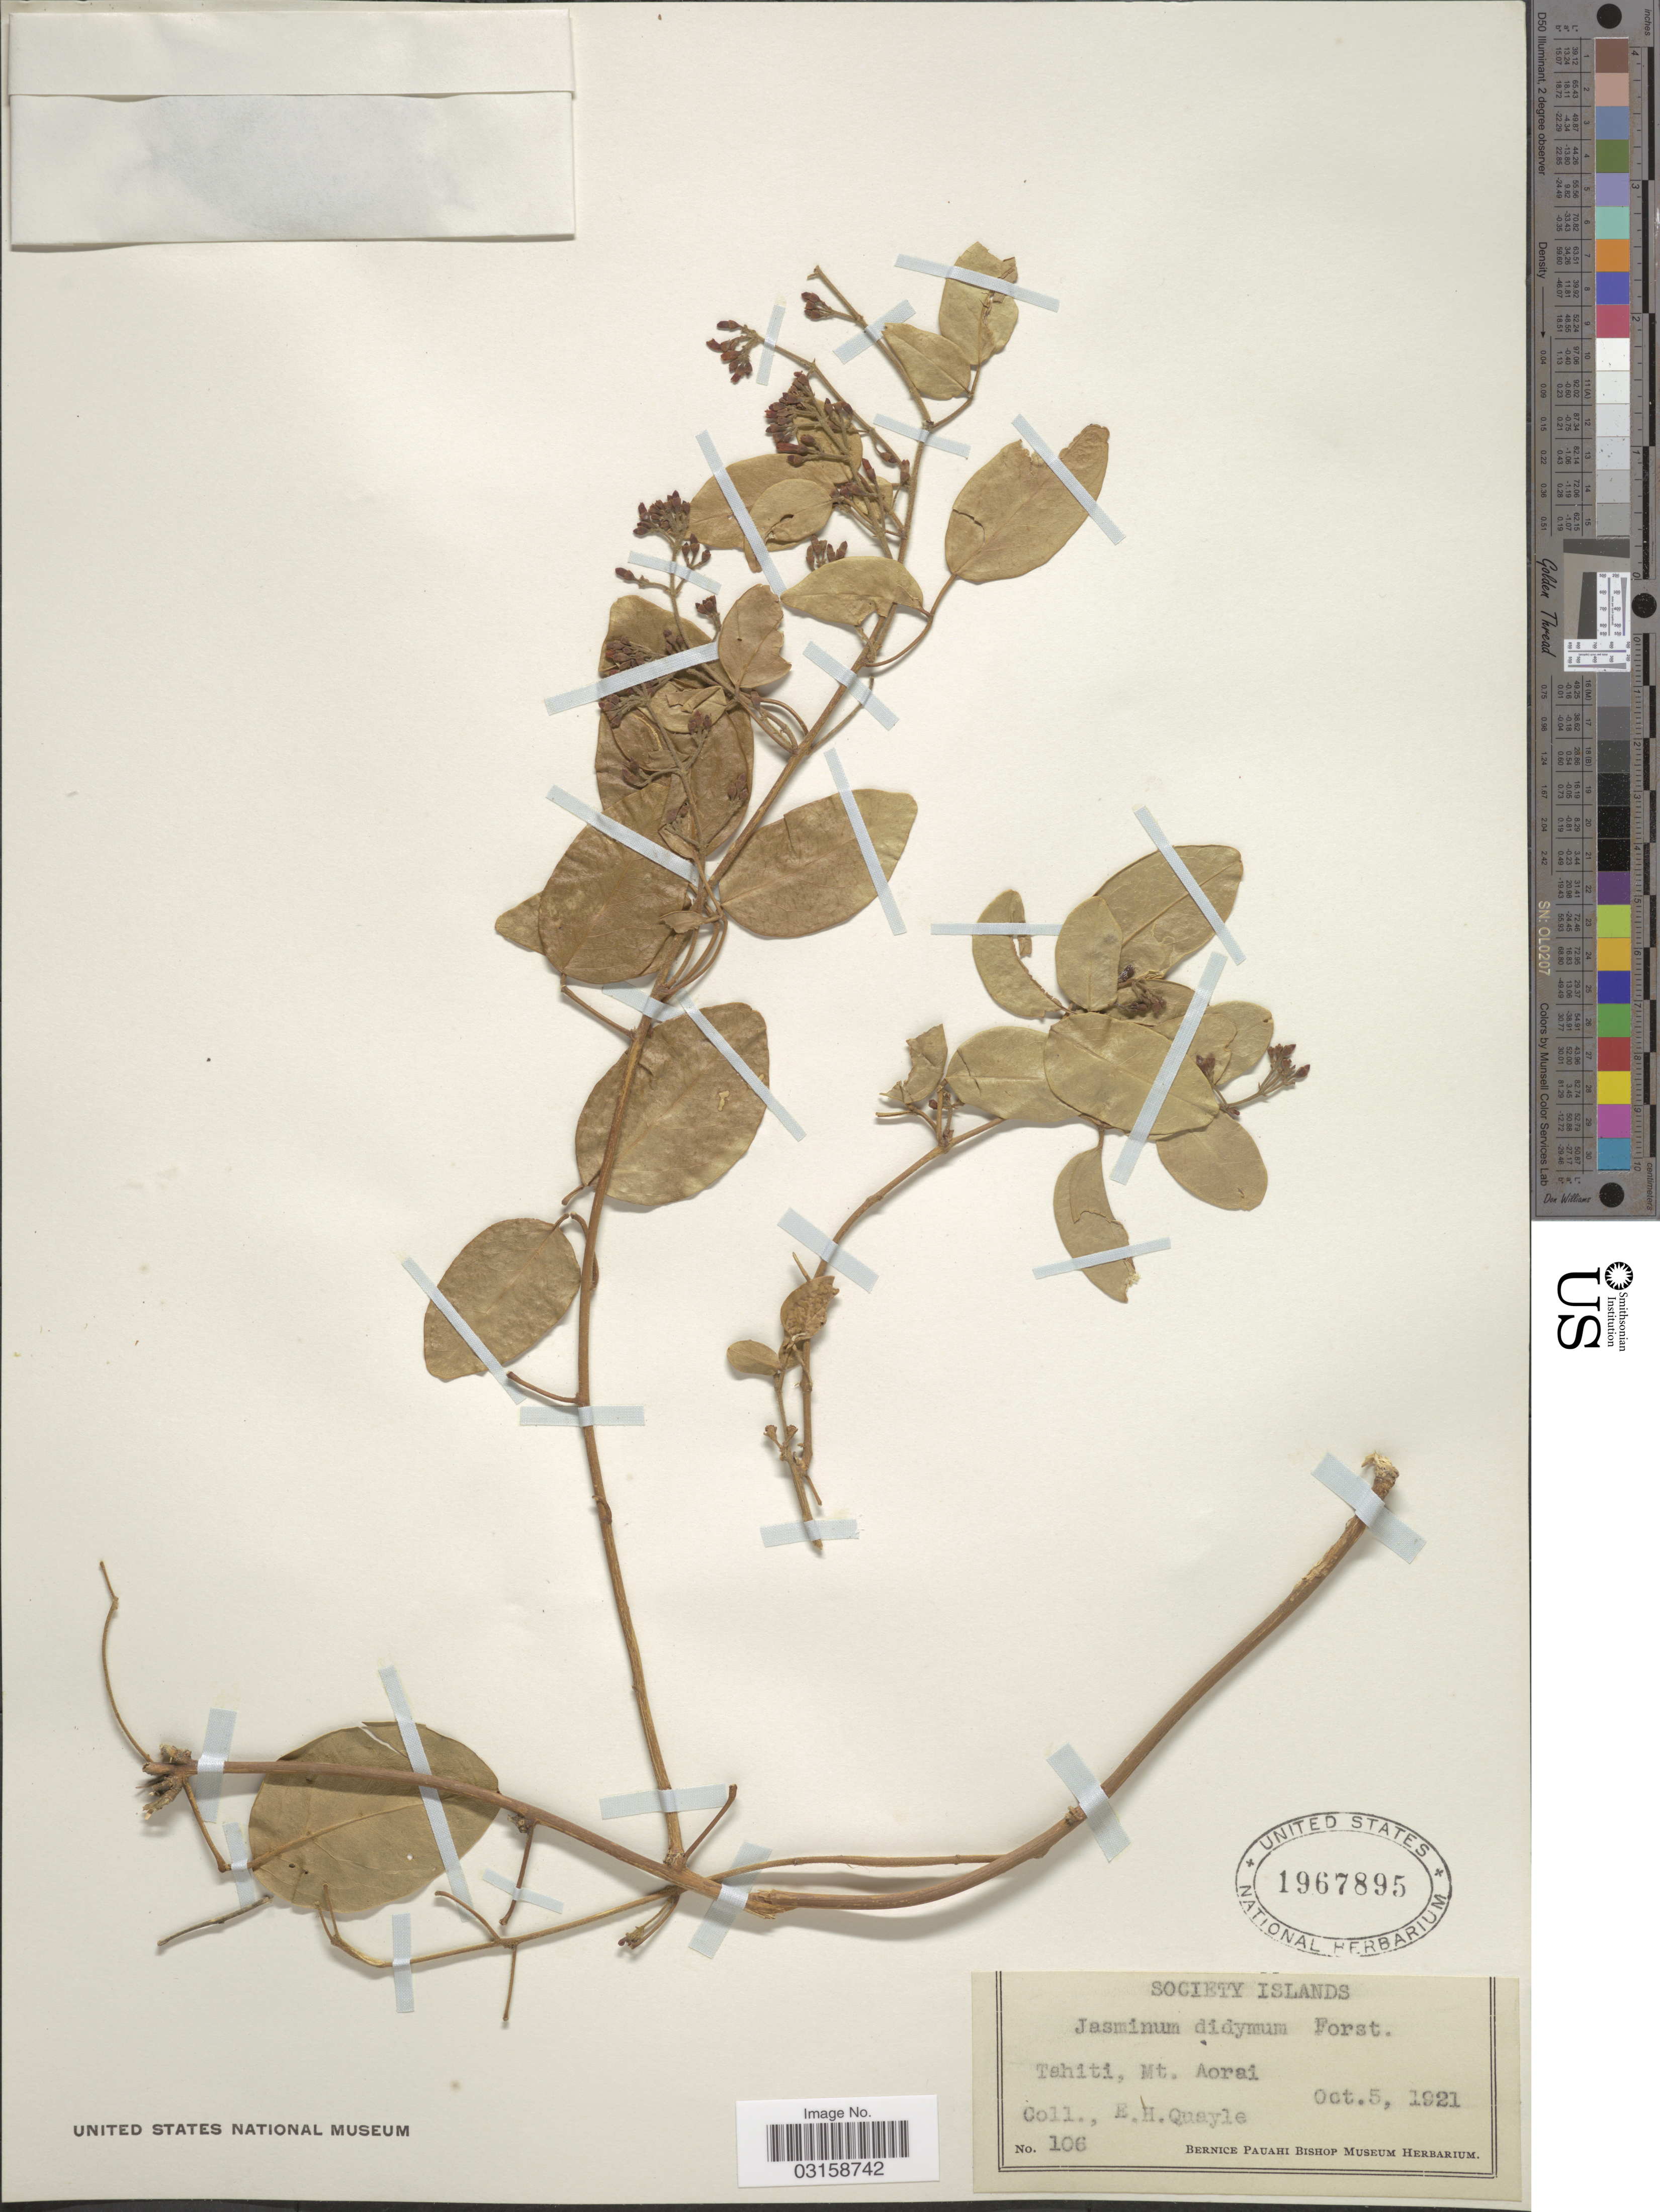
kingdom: Plantae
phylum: Tracheophyta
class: Magnoliopsida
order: Lamiales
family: Oleaceae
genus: Jasminum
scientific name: Jasminum didymum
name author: G. Forst.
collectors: E. Quayle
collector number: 106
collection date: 1921-10-05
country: French Polynesia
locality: Society Islands. Tahiti, Mt. Aorai.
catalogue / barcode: US 1967895